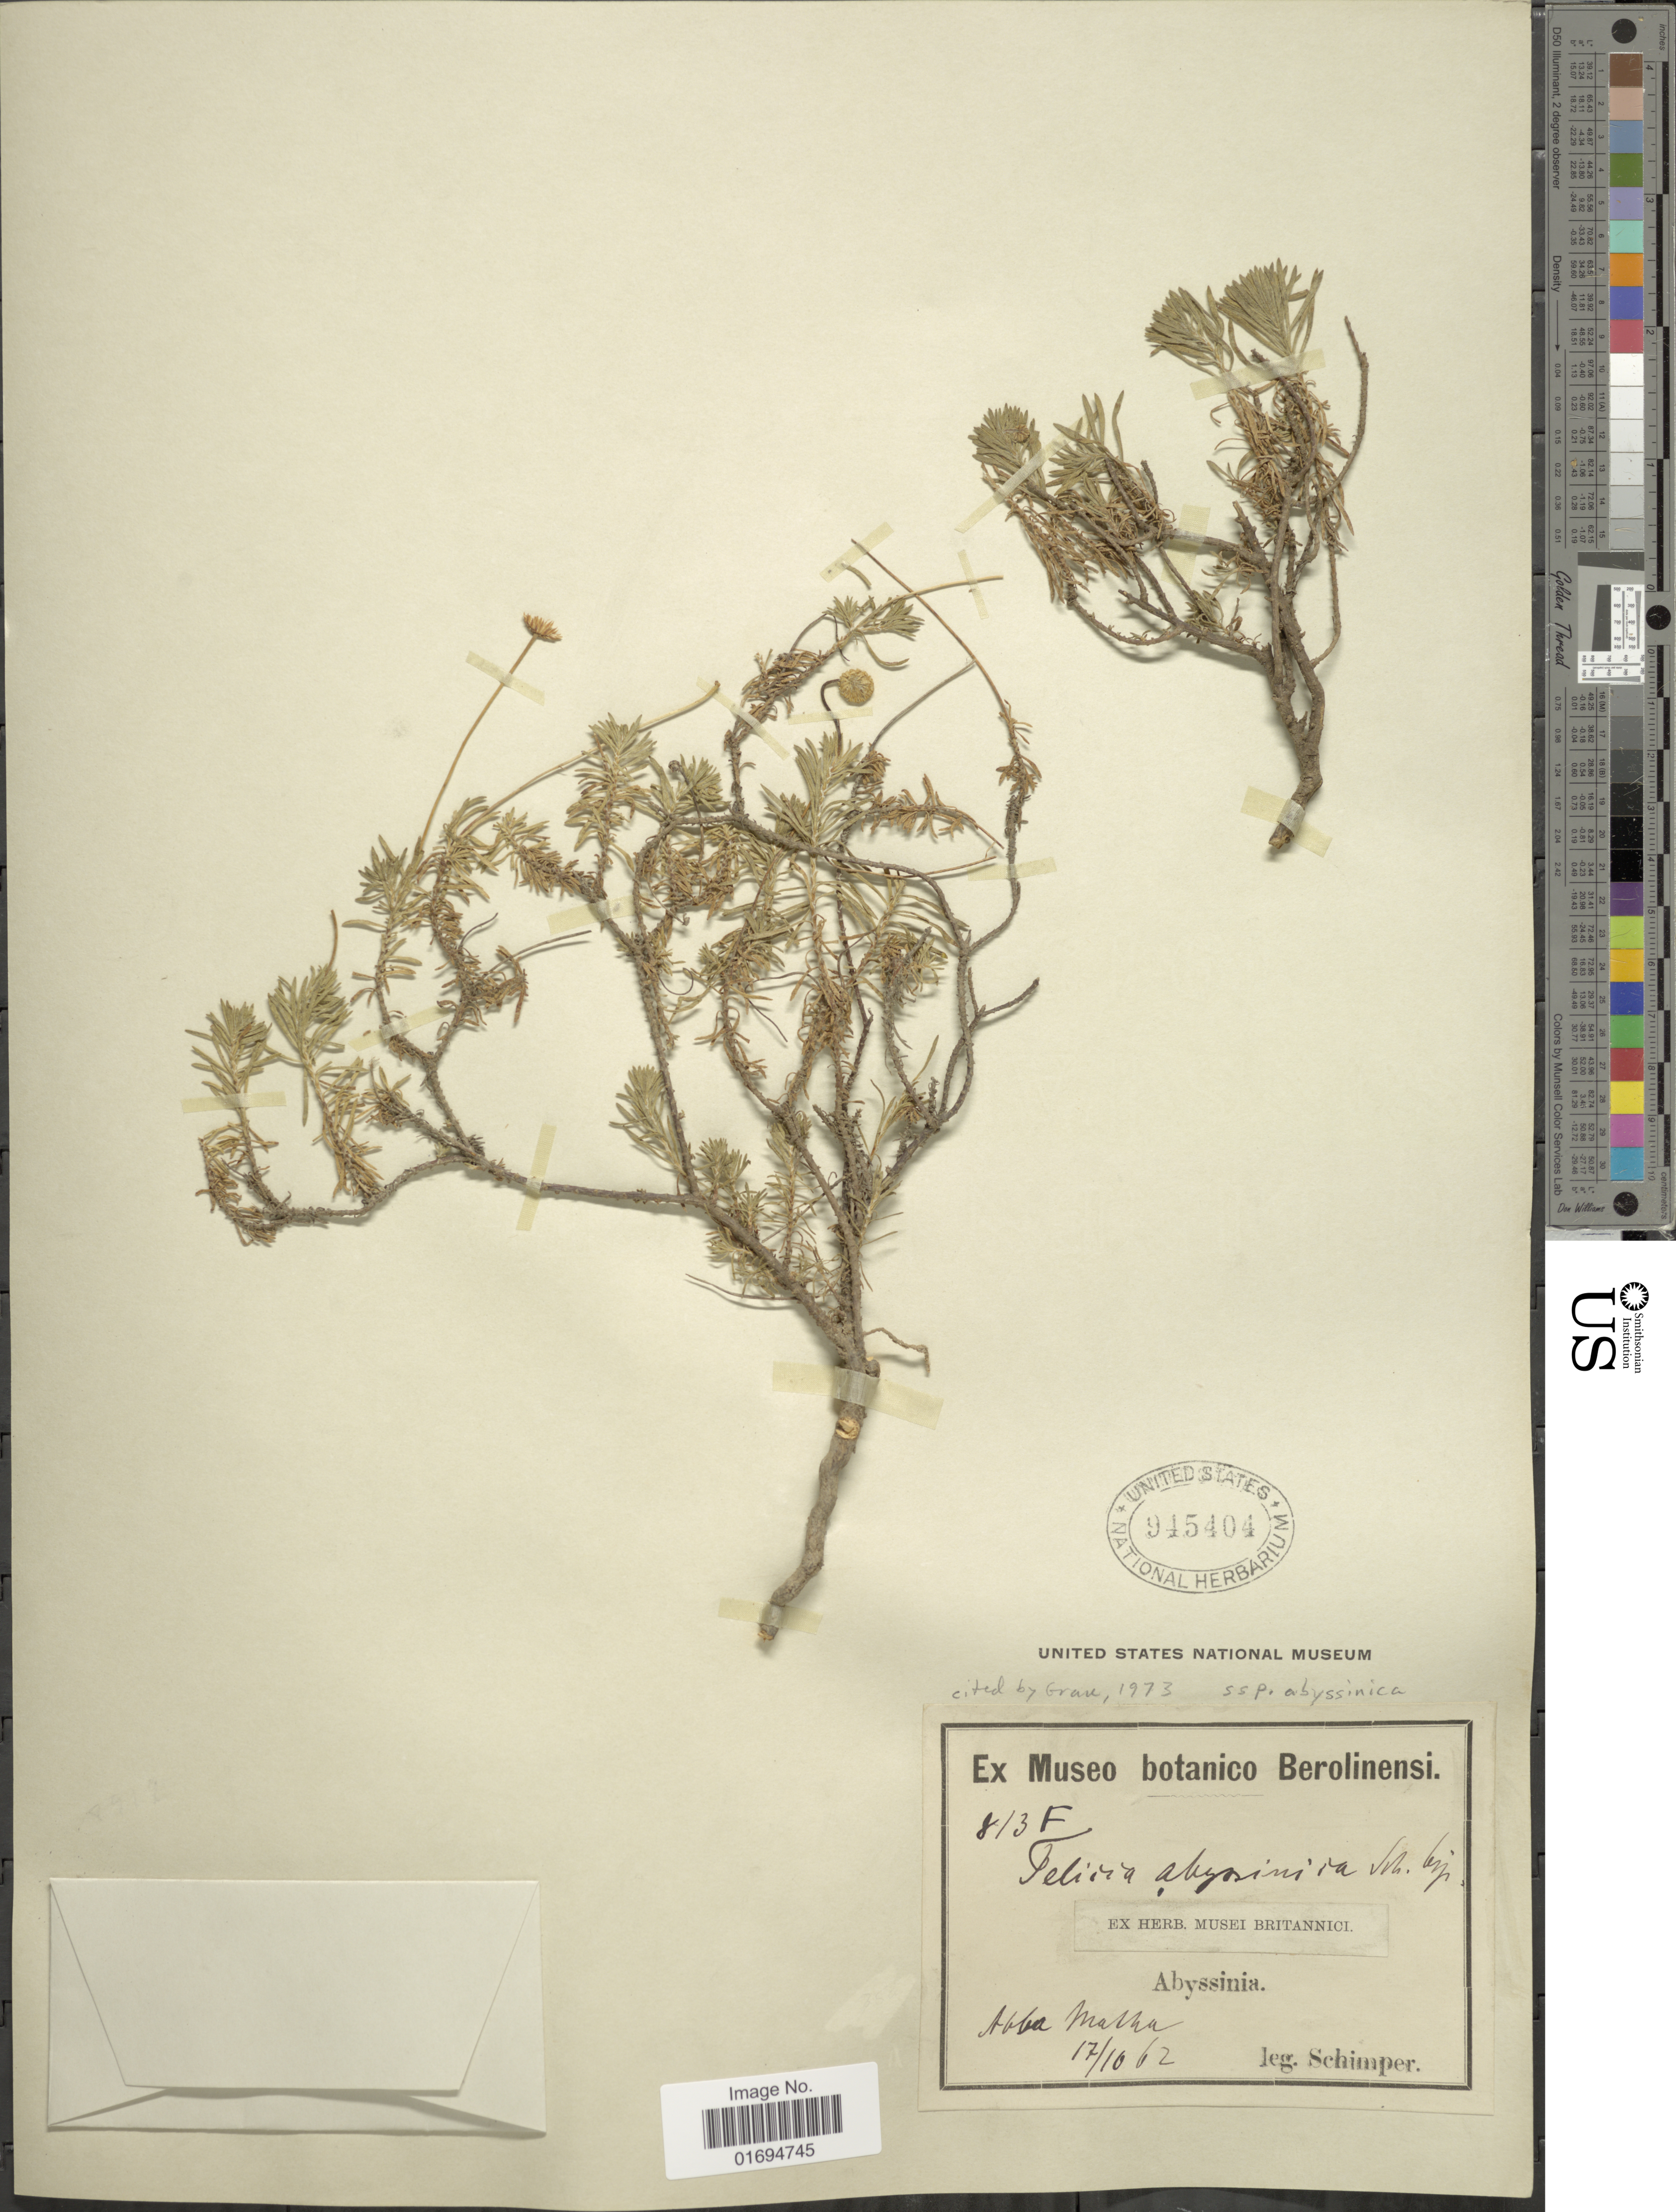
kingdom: Plantae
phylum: Tracheophyta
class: Magnoliopsida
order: Asterales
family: Asteraceae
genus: Felicia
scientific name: Felicia abyssinia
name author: Sch. Bip. ex A. Rich.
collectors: -. Schimper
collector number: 813F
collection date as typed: Transcribed d/m/y: 17/10/62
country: Eritrea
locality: Abyssinia, Abba Malha [interpreted]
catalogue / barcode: US 945404